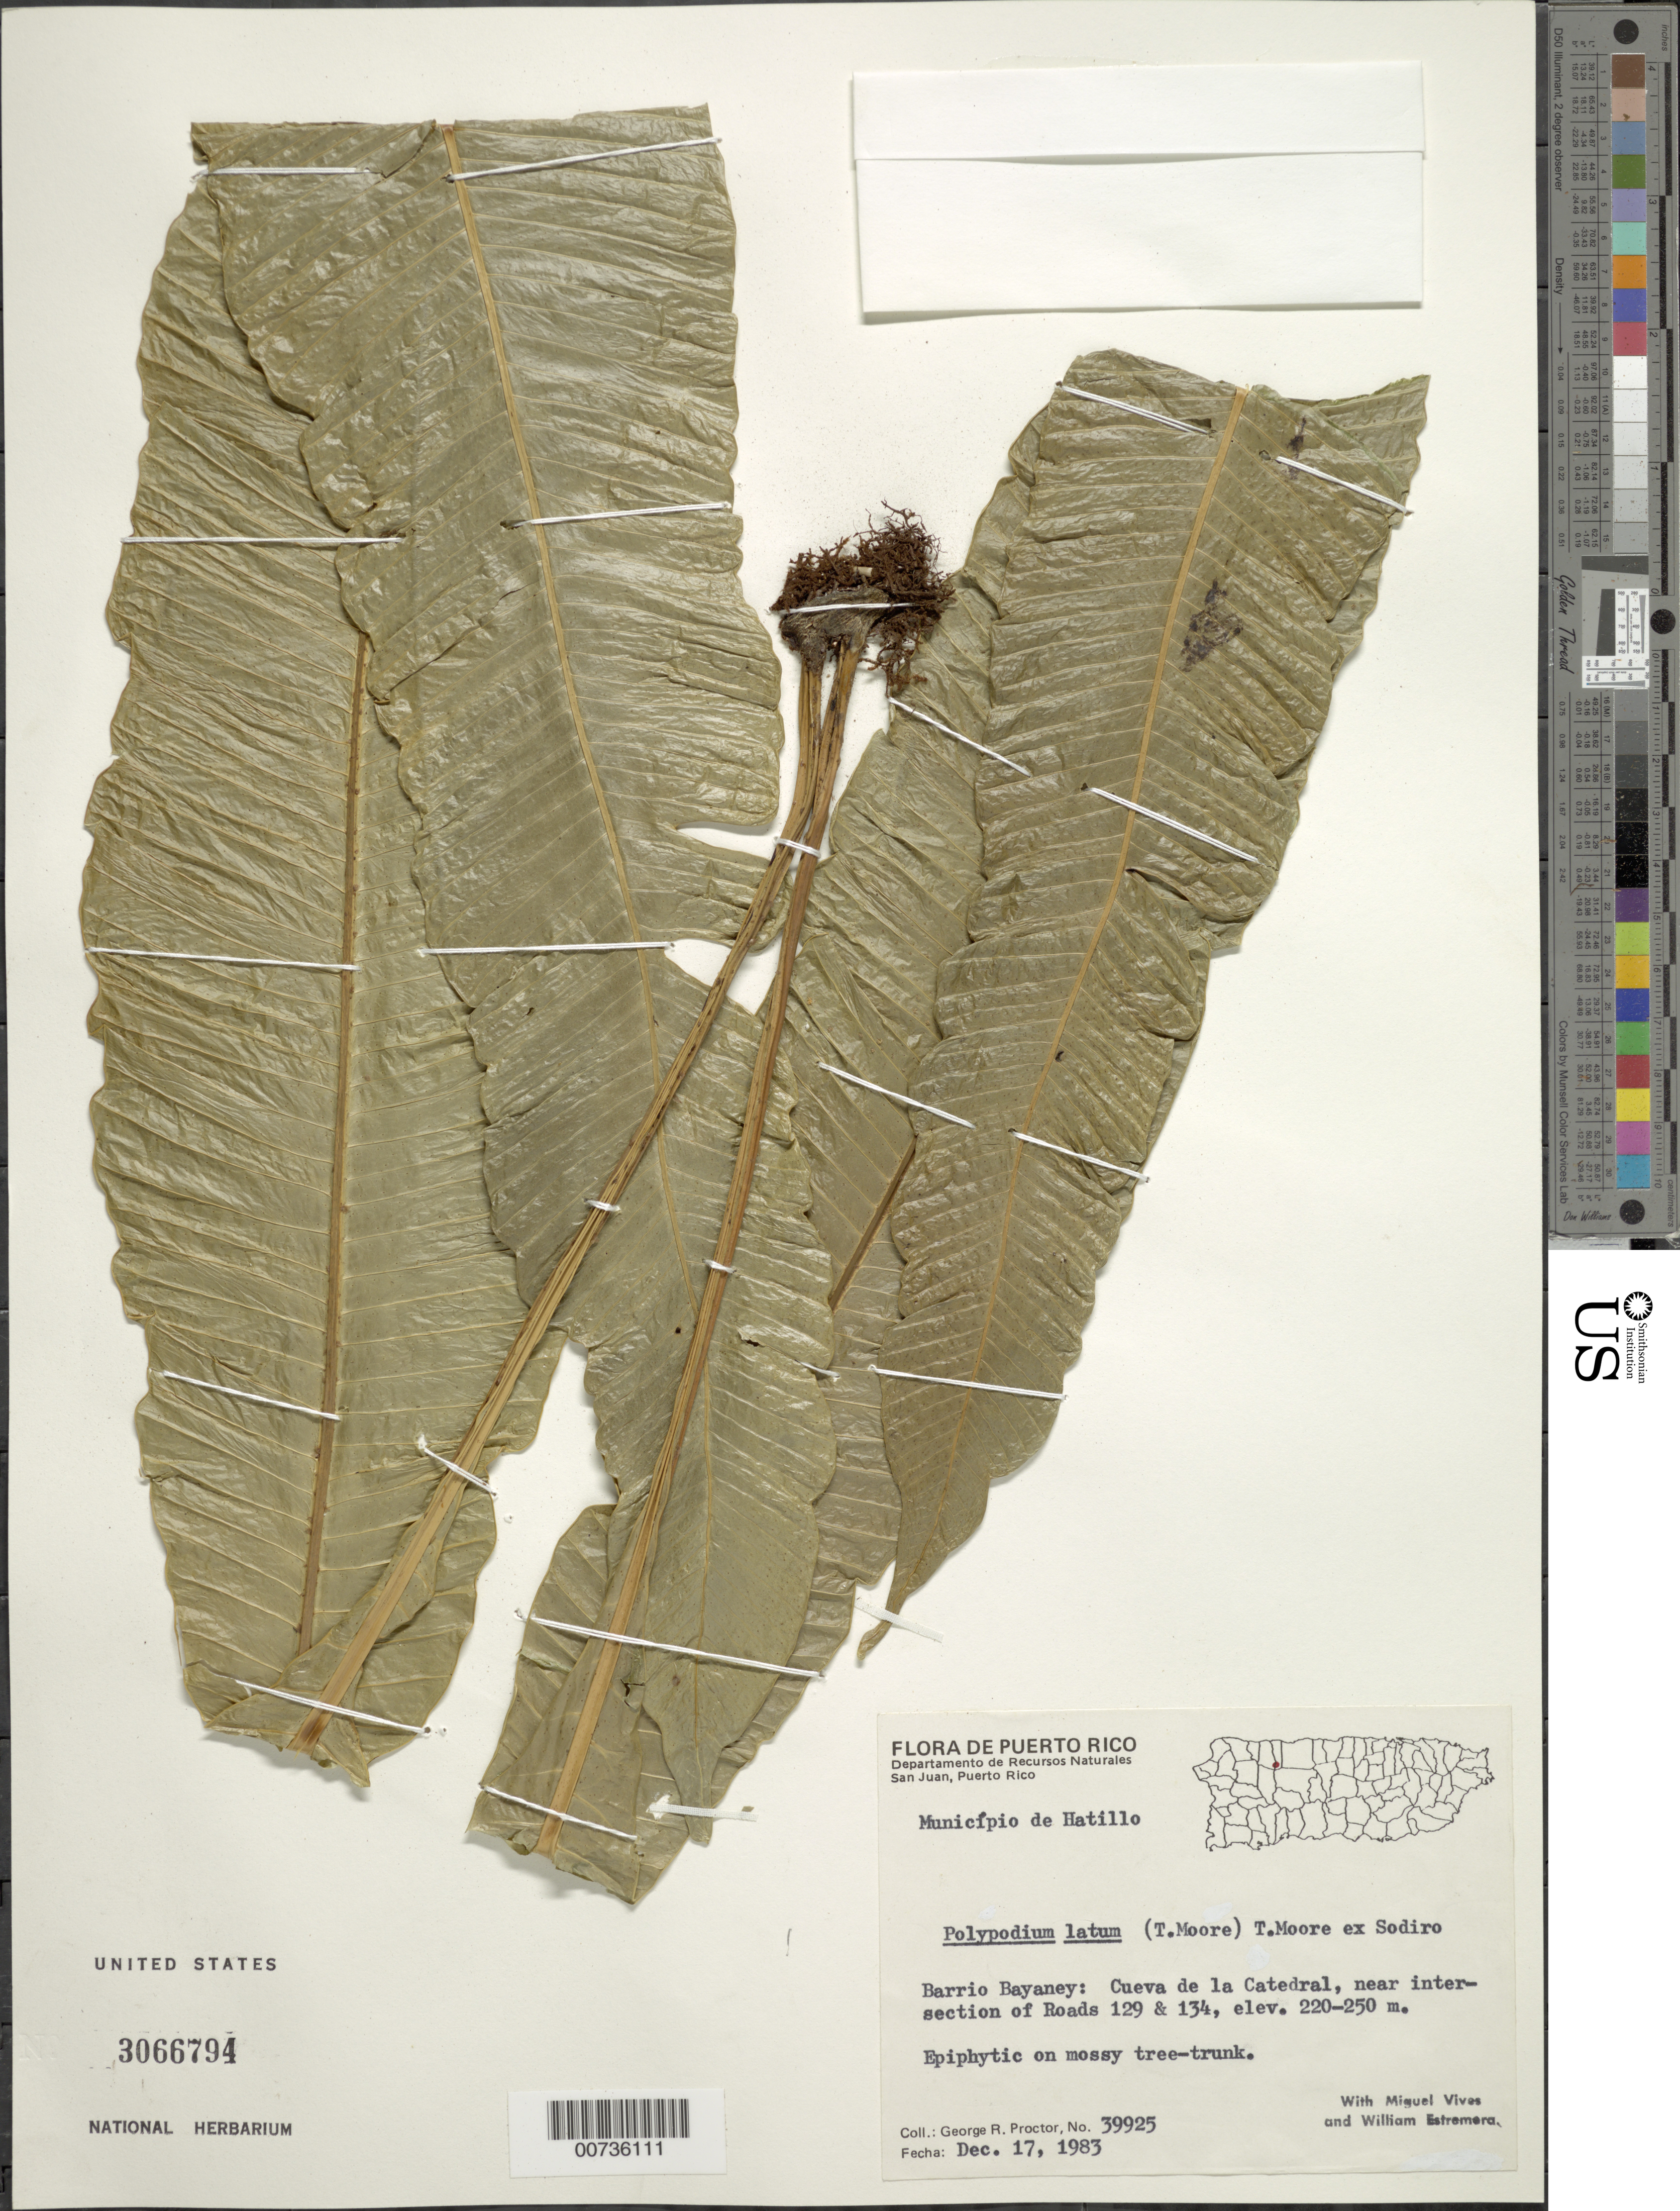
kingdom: Plantae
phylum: Tracheophyta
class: Polypodiopsida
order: Polypodiales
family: Polypodiaceae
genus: Campyloneurum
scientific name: Campyloneurum latum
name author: T. Moore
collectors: G. R. Proctor, M. Vives & W. Estremera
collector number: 39925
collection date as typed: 17 Dec 1983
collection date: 1983-12-17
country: Puerto Rico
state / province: Hatillo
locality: Mun. Hatillo. Barrio Bayaney: Cueva de la Catedral, near intersection of Roads 129 &134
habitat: Epiphytic on mossy tree-trunk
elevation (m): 220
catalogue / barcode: US 3066794